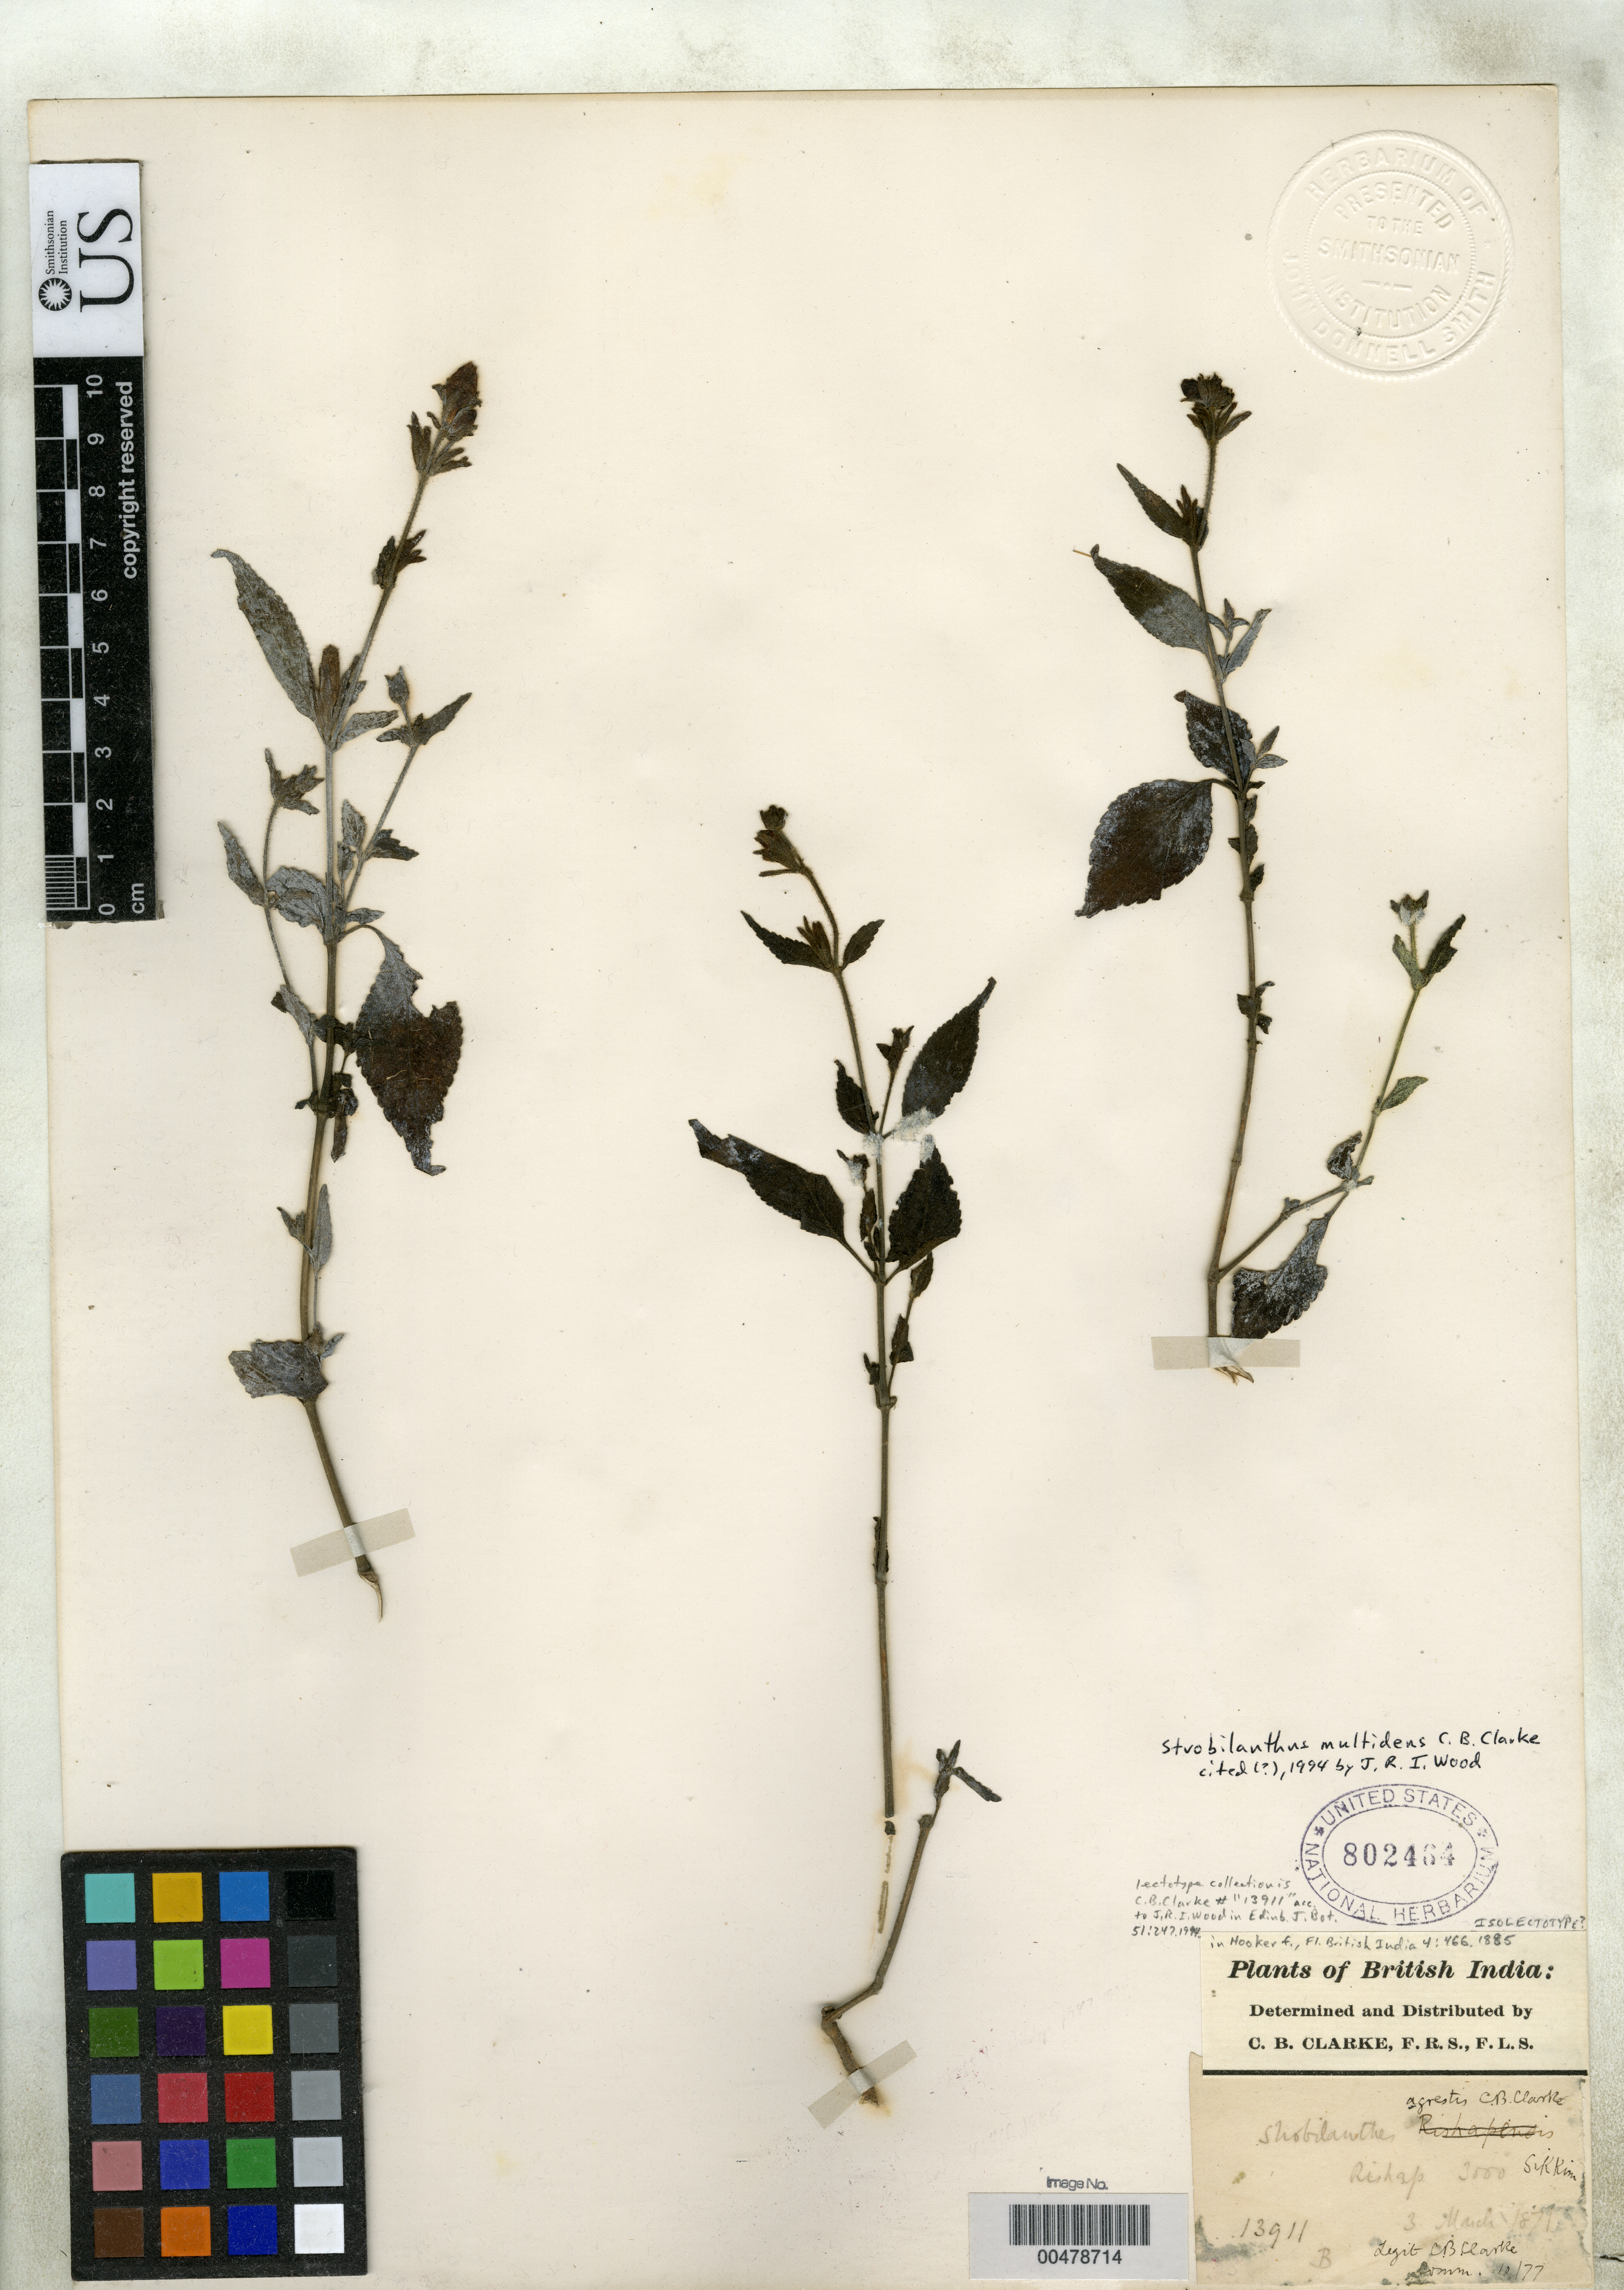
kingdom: Plantae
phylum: Tracheophyta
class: Magnoliopsida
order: Lamiales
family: Acanthaceae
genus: Strobilanthes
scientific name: Strobilanthes agrestis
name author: C.B. Clarke in Hook. f.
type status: Isolectotype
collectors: C. B. Clarke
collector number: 13911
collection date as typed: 03 Mar 1871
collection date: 1871-03-03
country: India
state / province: Sikkim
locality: Richap.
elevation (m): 914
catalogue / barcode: US 802464